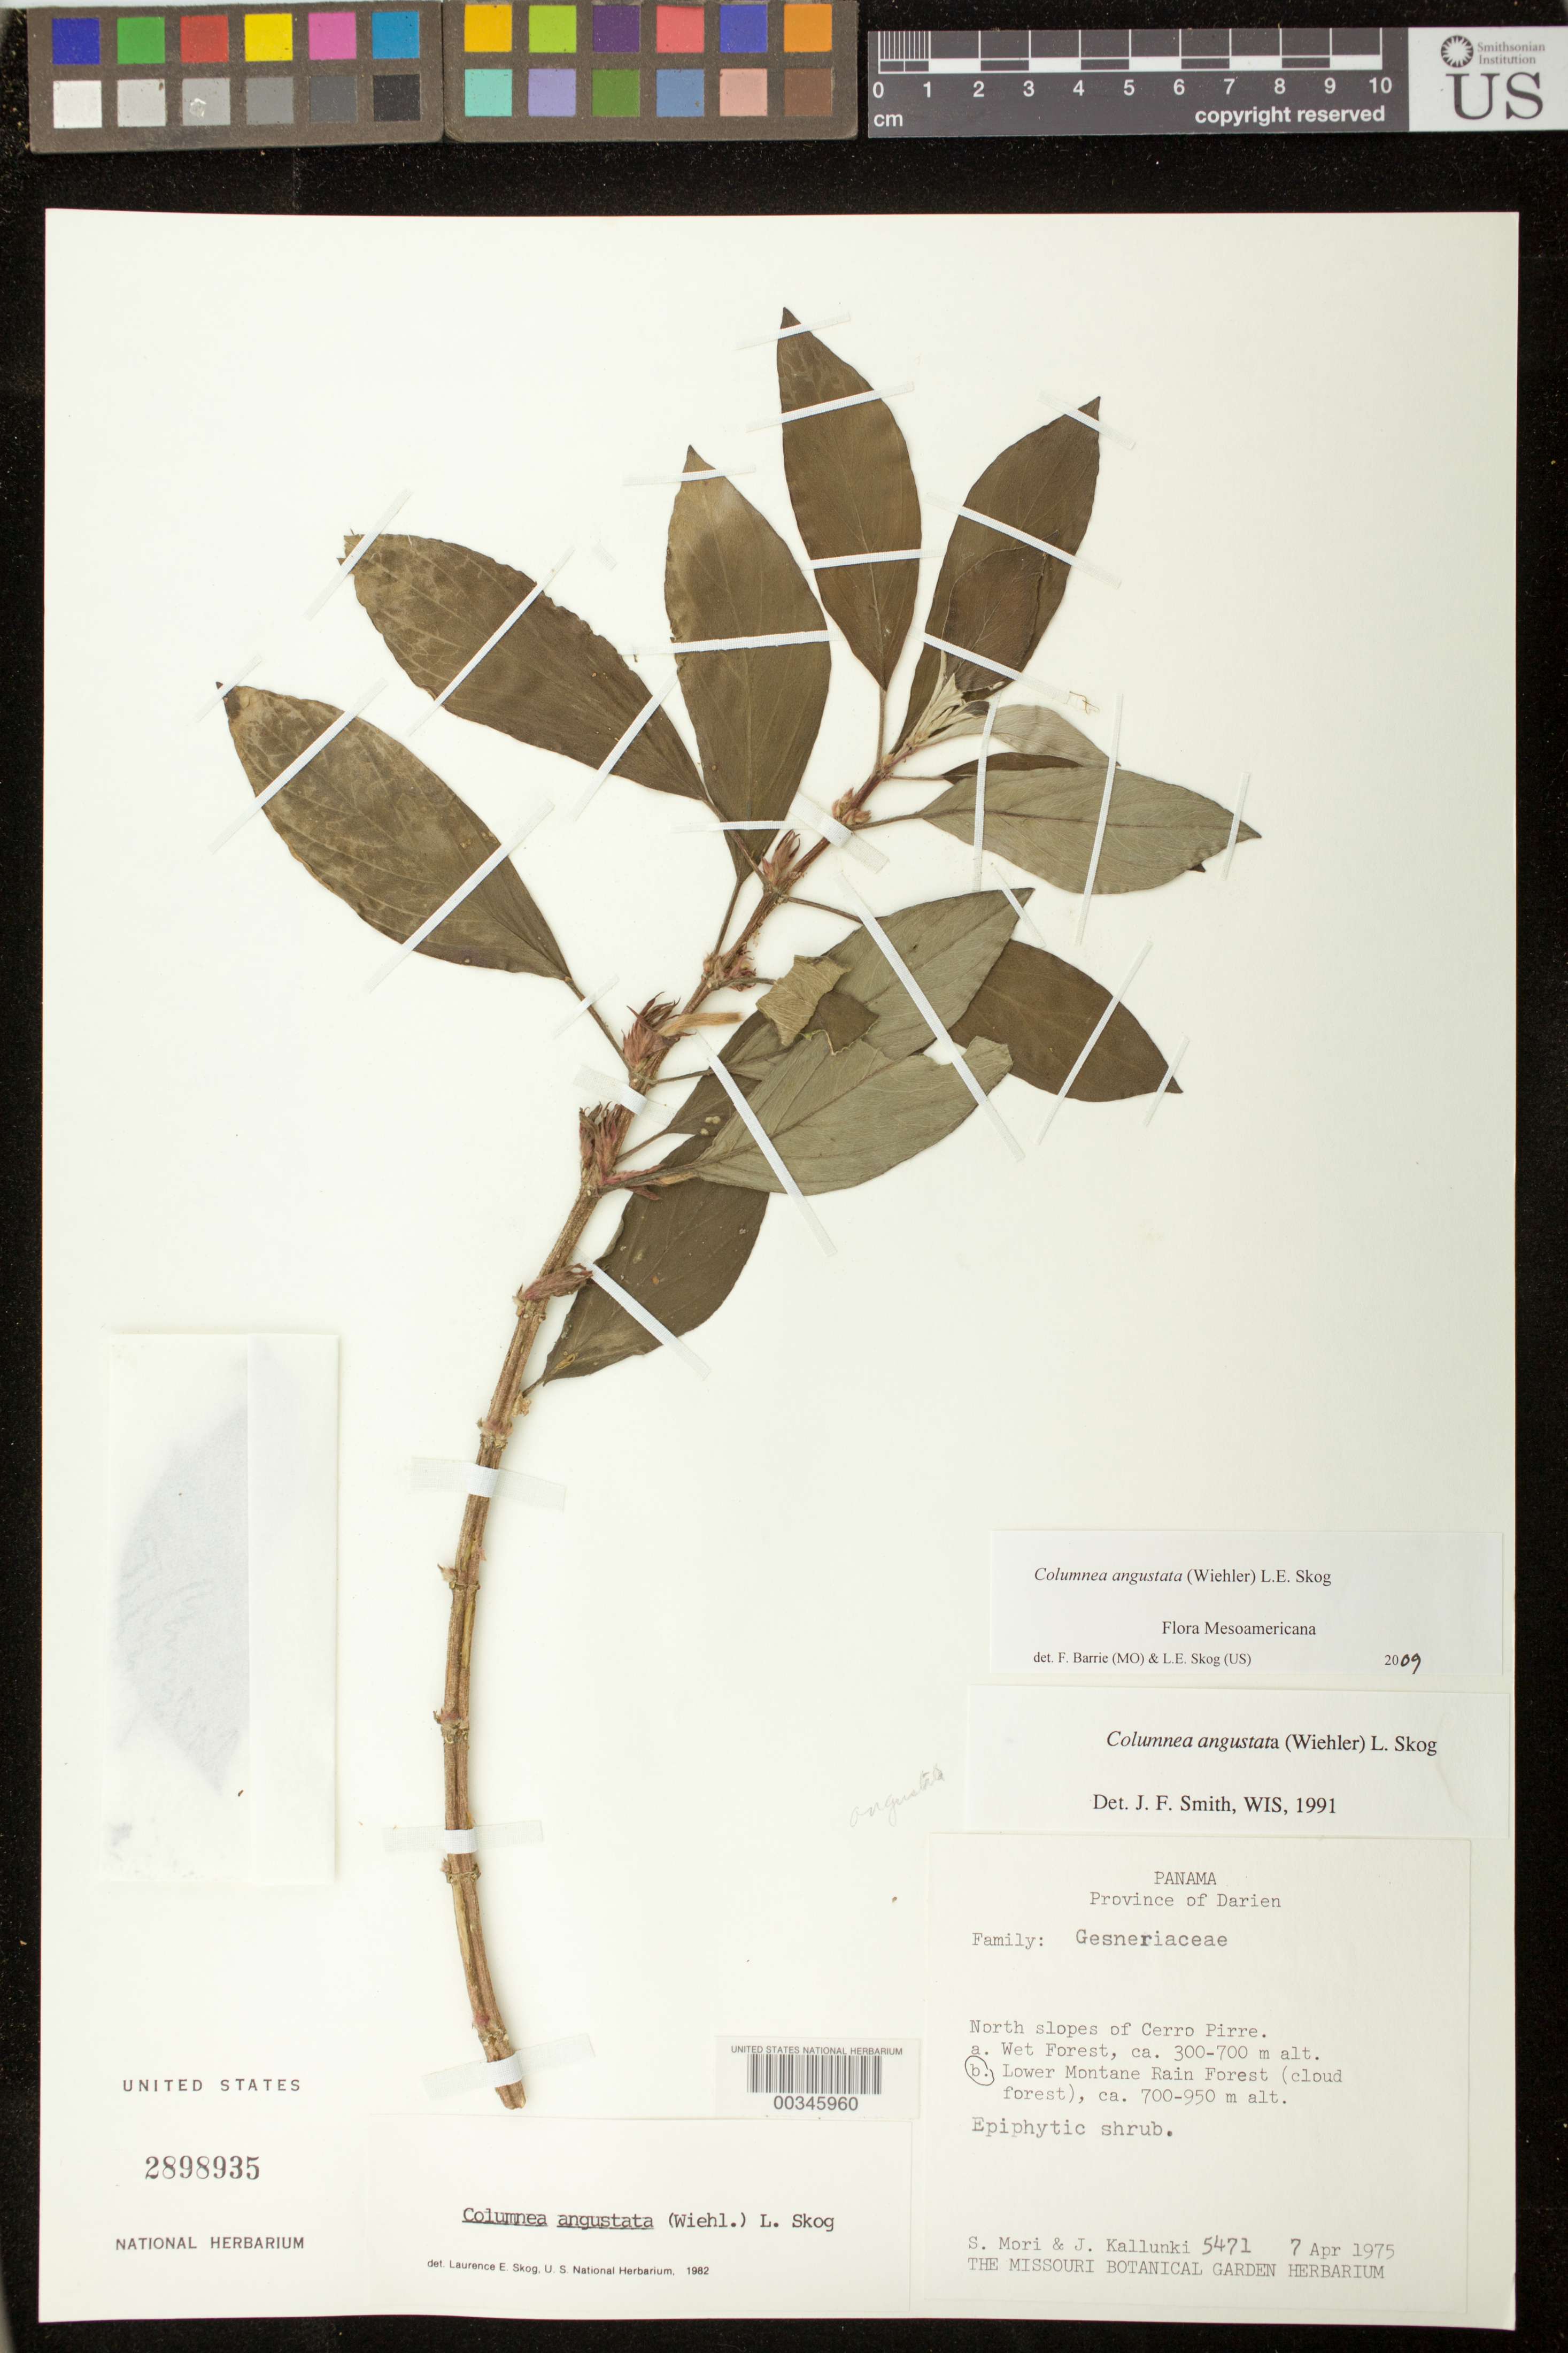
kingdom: Plantae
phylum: Tracheophyta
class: Magnoliopsida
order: Lamiales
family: Gesneriaceae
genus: Columnea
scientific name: Columnea angustata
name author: (Wiehler) L.E. Skog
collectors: S. Mori & J. Kallunki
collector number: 5471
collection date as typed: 07 Apr 1975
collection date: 1975-04-07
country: Panama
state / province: Darién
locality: N slopes of Cerro Pirre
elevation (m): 700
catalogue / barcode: US 2898935